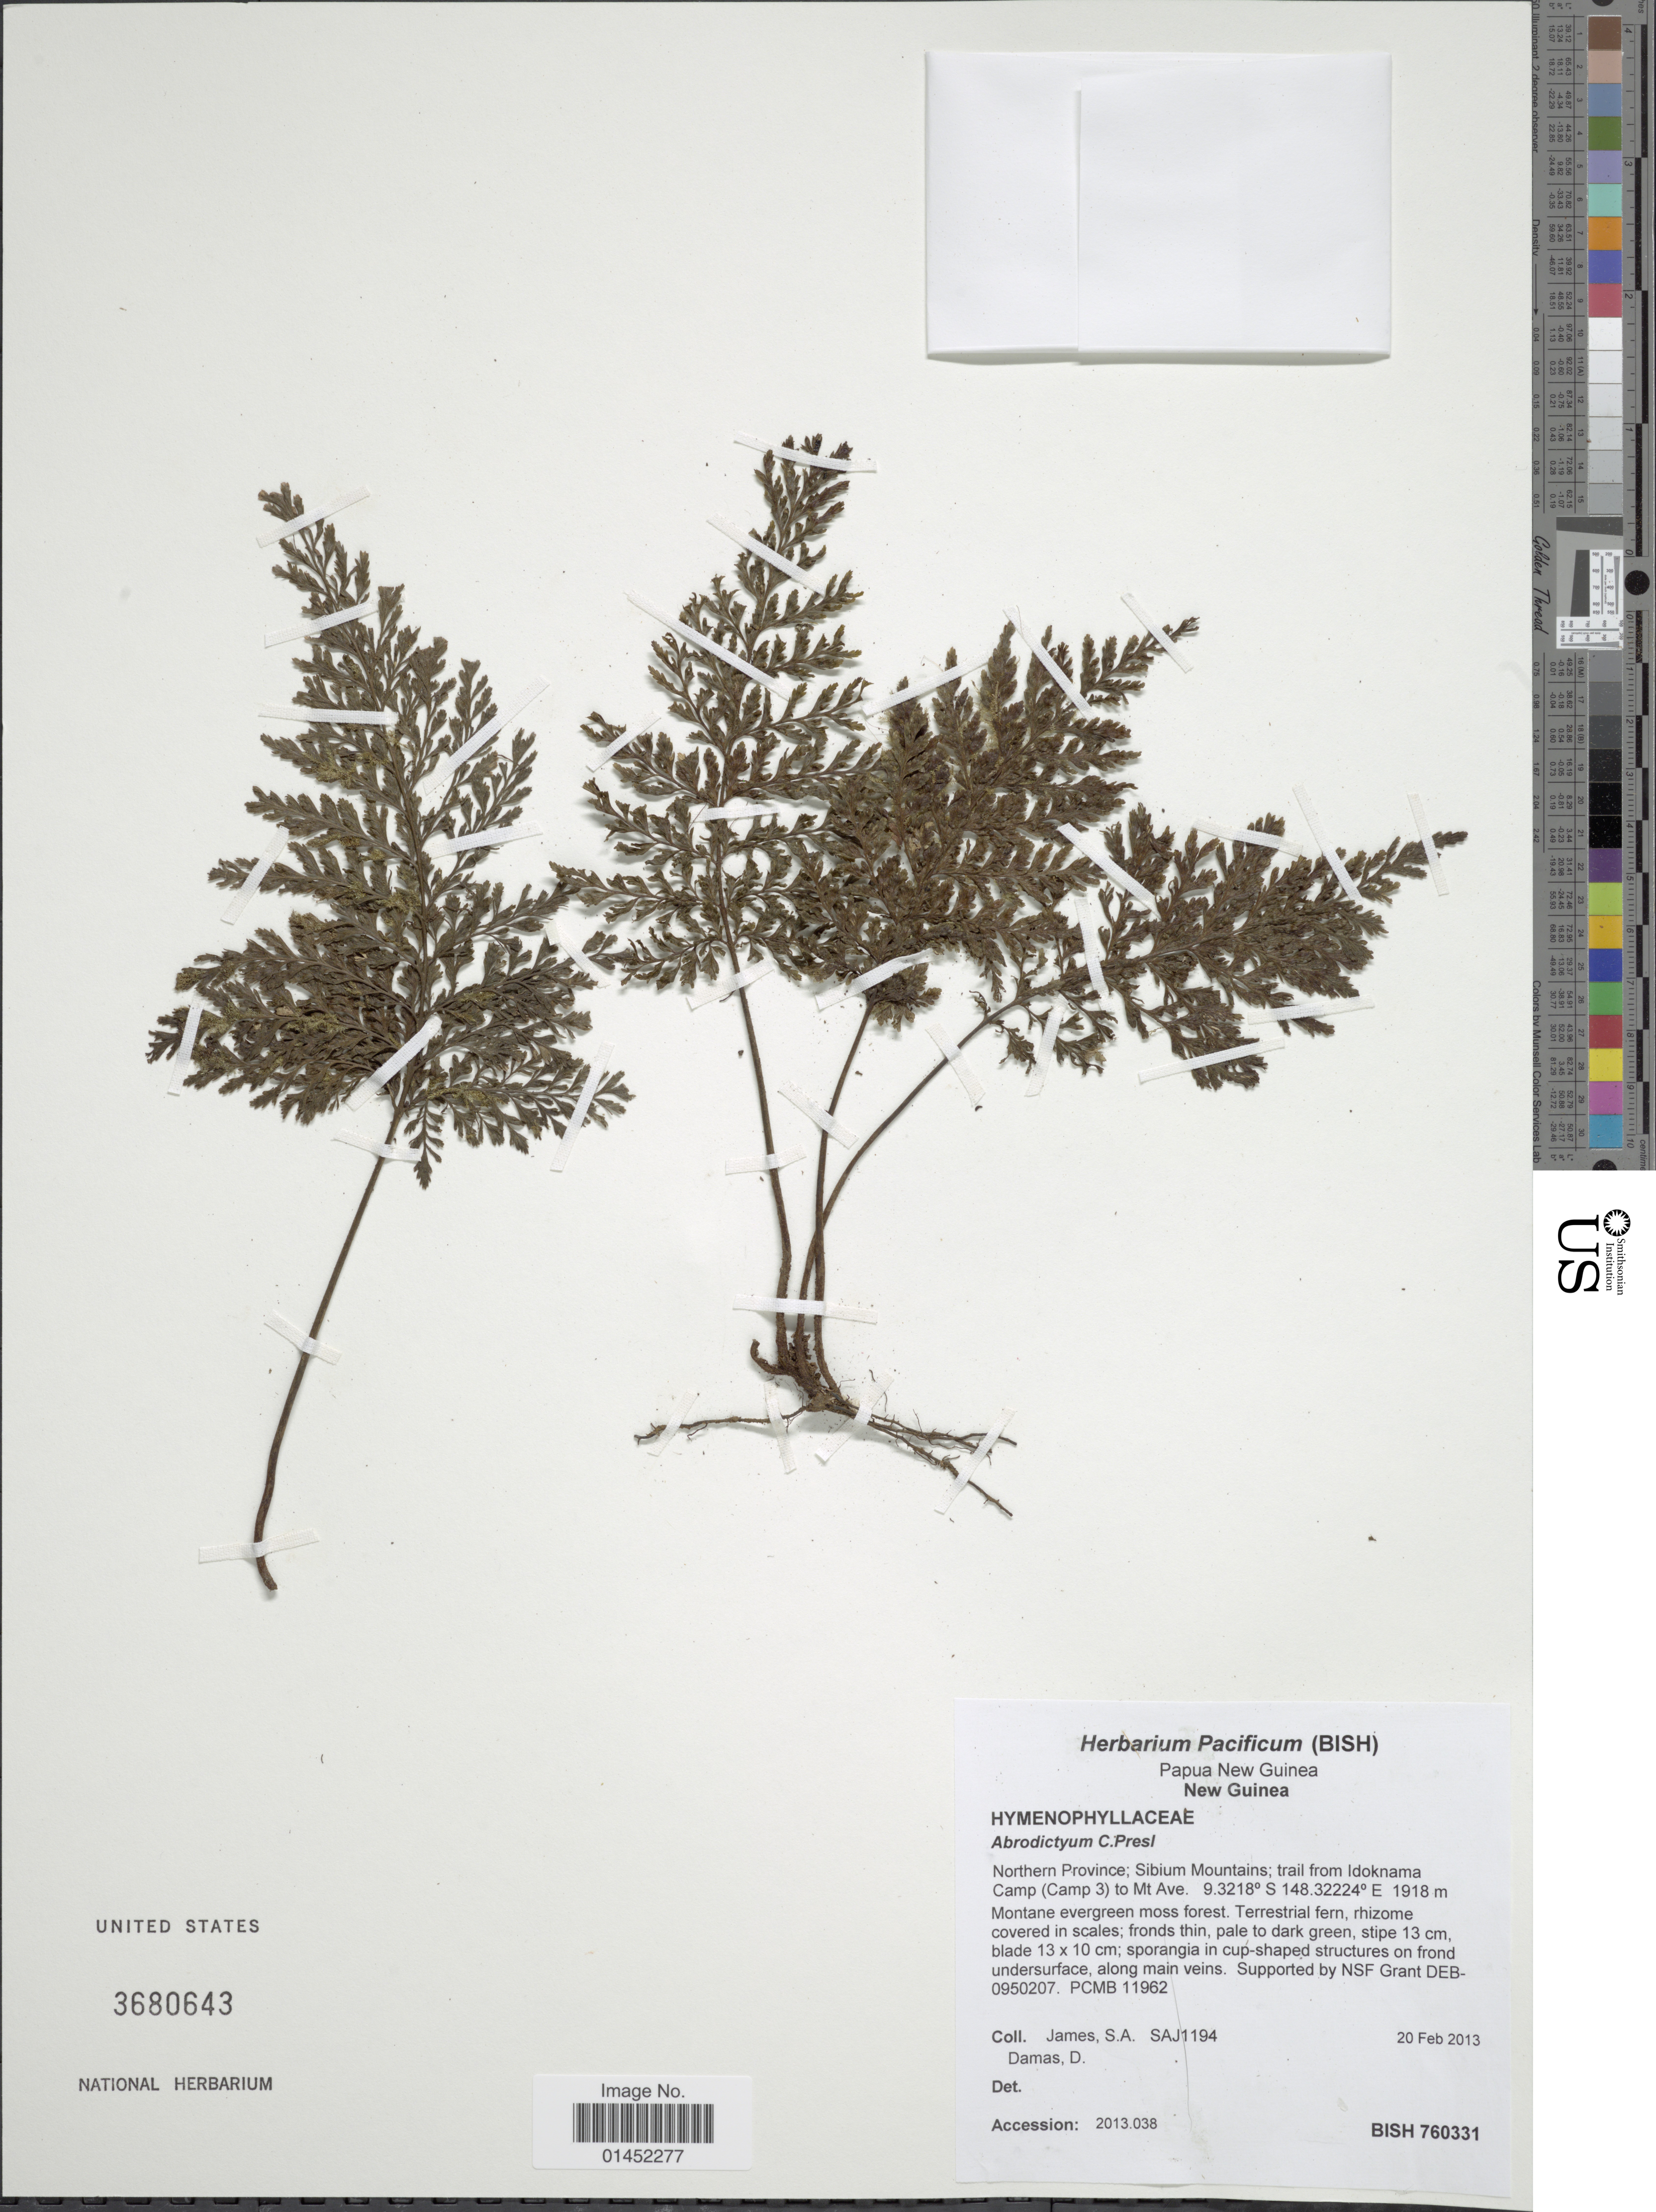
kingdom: Plantae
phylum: Tracheophyta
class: Polypodiopsida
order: Hymenophyllales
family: Hymenophyllaceae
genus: Abrodictyum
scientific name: Abrodictyum sp.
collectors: S. James & D. Damas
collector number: SAJ1194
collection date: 2013-02-20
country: Papua New Guinea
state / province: Northern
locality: New Guinea, Sibium Mountains; rail from Idoknama Camp (Camp 3) to Mt Ave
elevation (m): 1918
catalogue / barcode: US 3680643